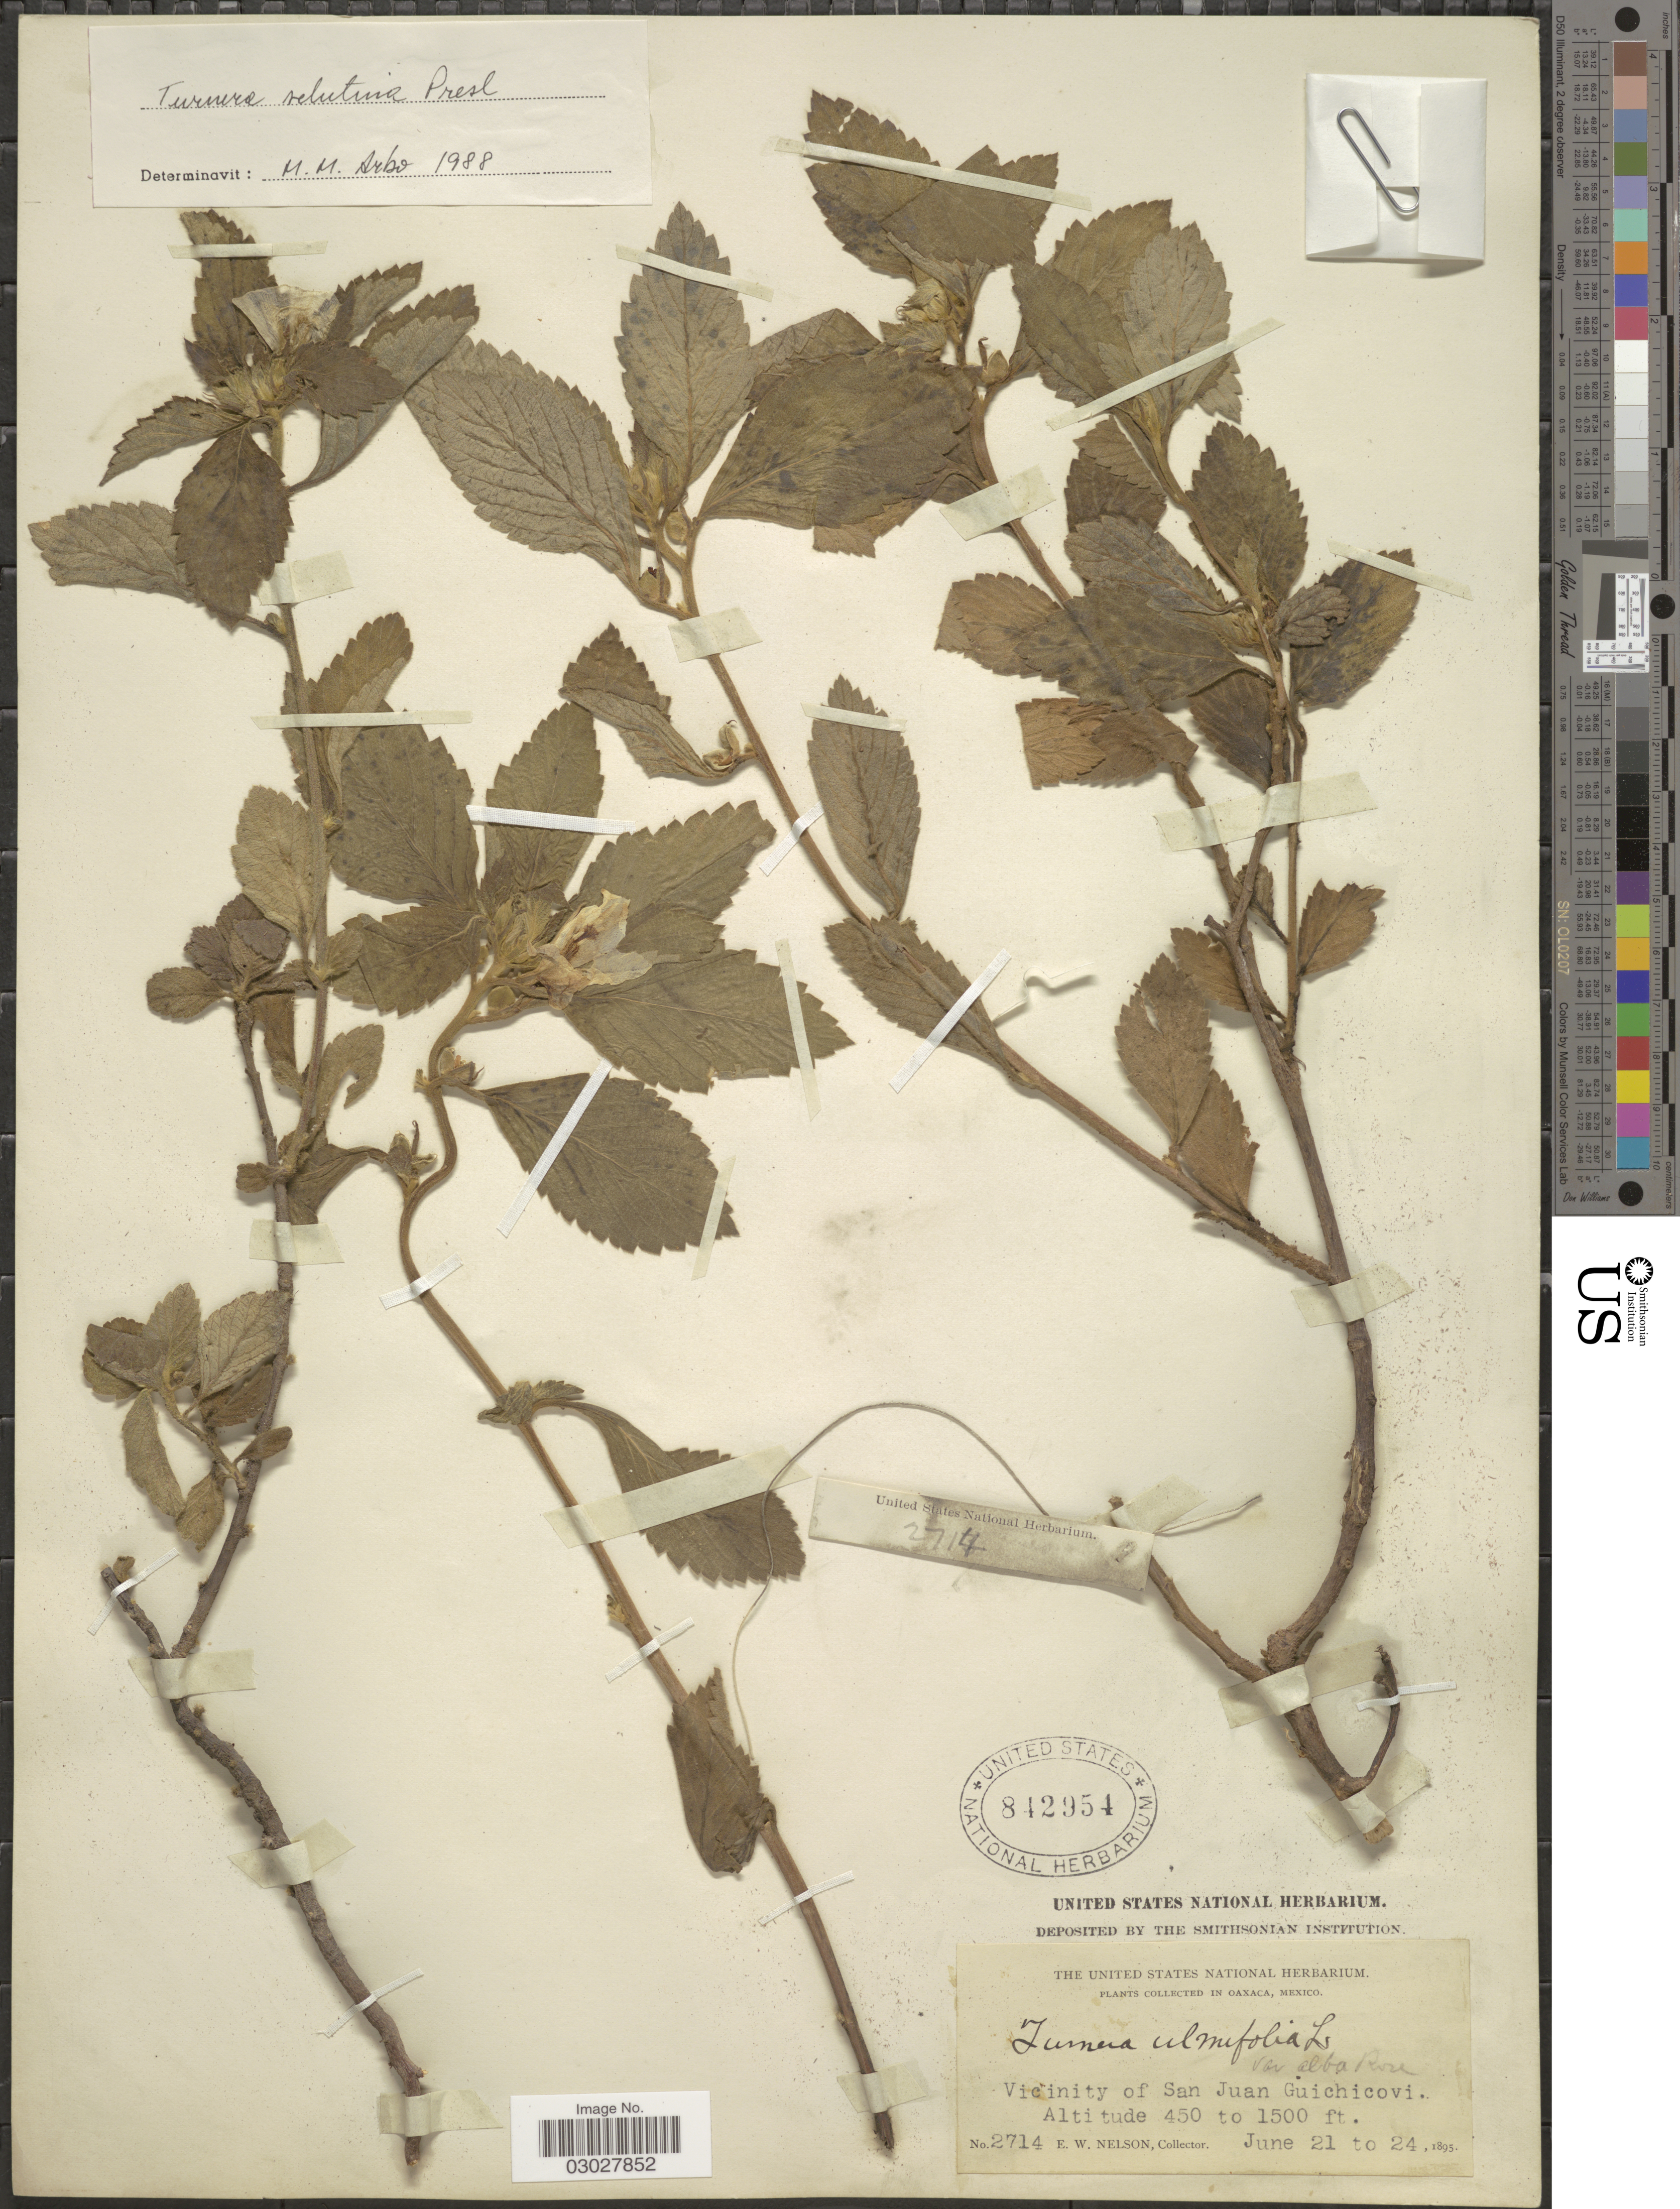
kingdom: Plantae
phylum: Tracheophyta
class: Magnoliopsida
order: Malpighiales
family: Turneraceae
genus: Turnera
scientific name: Turnera velutina Benth., nom. illeg.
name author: Benth.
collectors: E. W. Nelson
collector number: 2714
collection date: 1895-06-21/1895-06-24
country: Mexico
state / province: Oaxaca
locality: Vicinity of San Juan Guichicovi.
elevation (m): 137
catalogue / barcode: US 842954